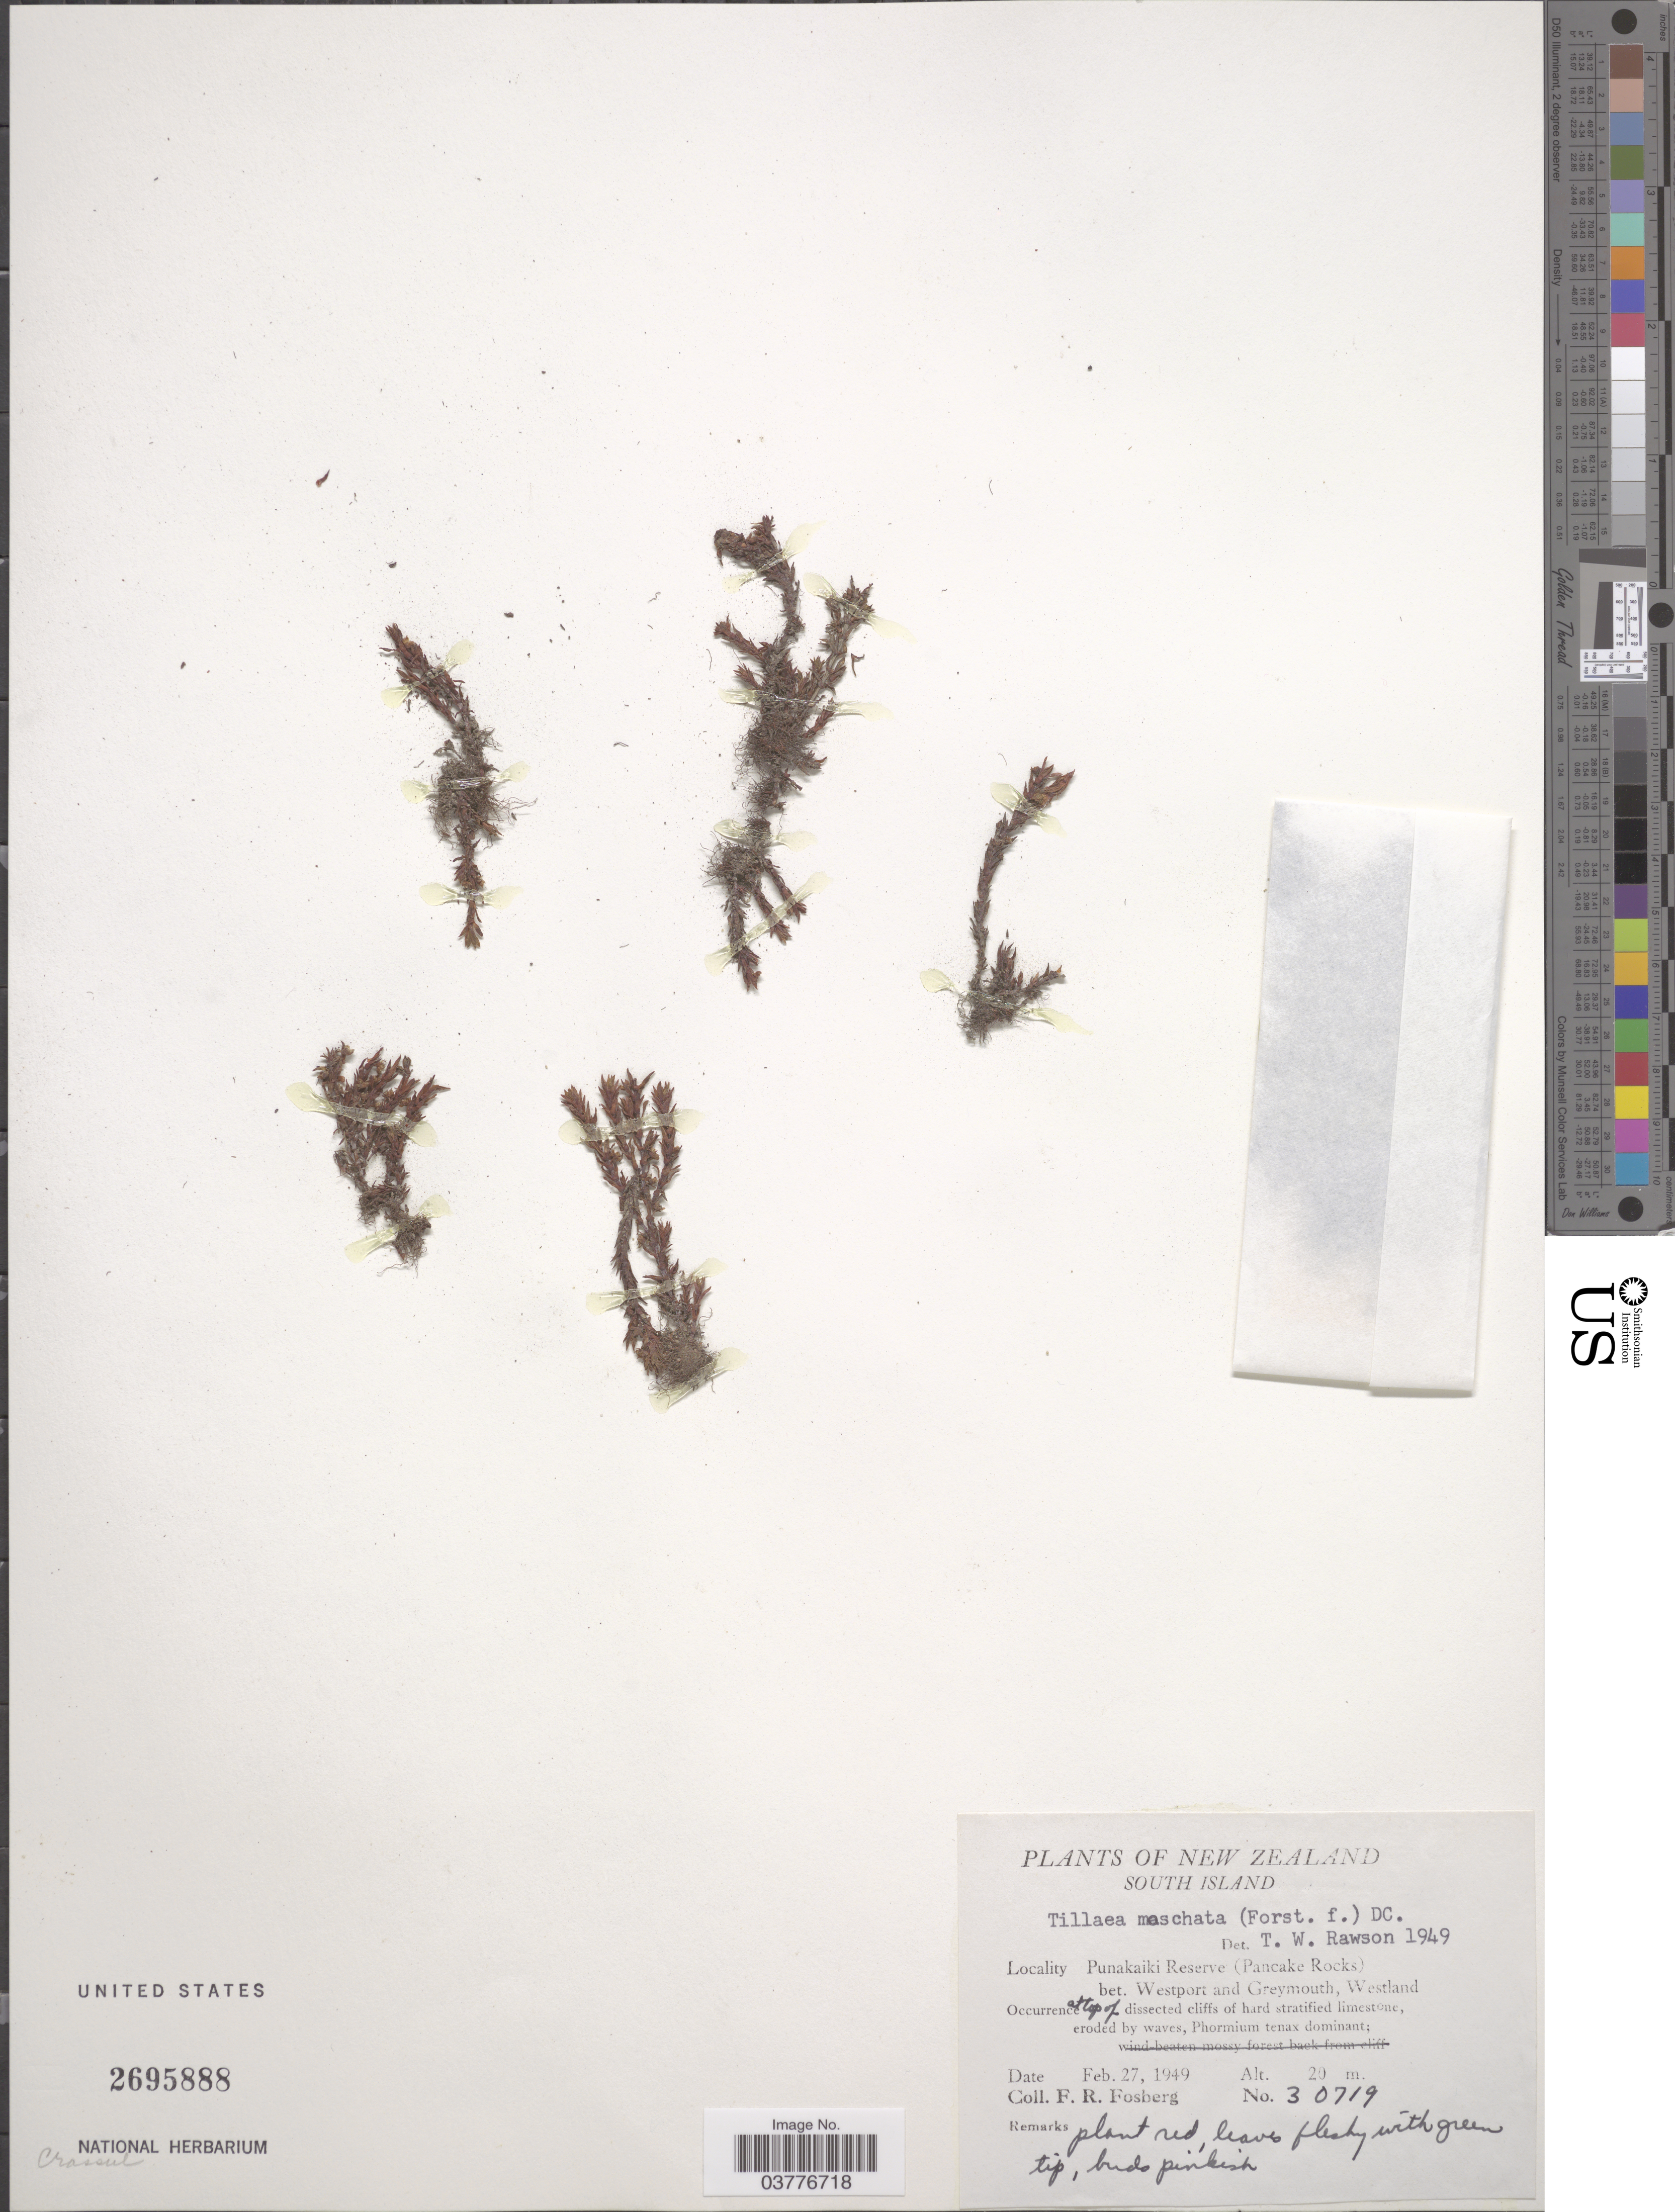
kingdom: Plantae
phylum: Tracheophyta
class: Magnoliopsida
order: Saxifragales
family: Crassulaceae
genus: Crassula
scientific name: Crassula moschata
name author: G. Forst.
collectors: F. R. Fosberg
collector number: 30719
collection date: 1949-02-27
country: New Zealand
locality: South Island. Punakaiki Reserve (Pancake Rocks) bet. Westport and Greymouth, Westland.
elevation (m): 20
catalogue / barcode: US 2695888